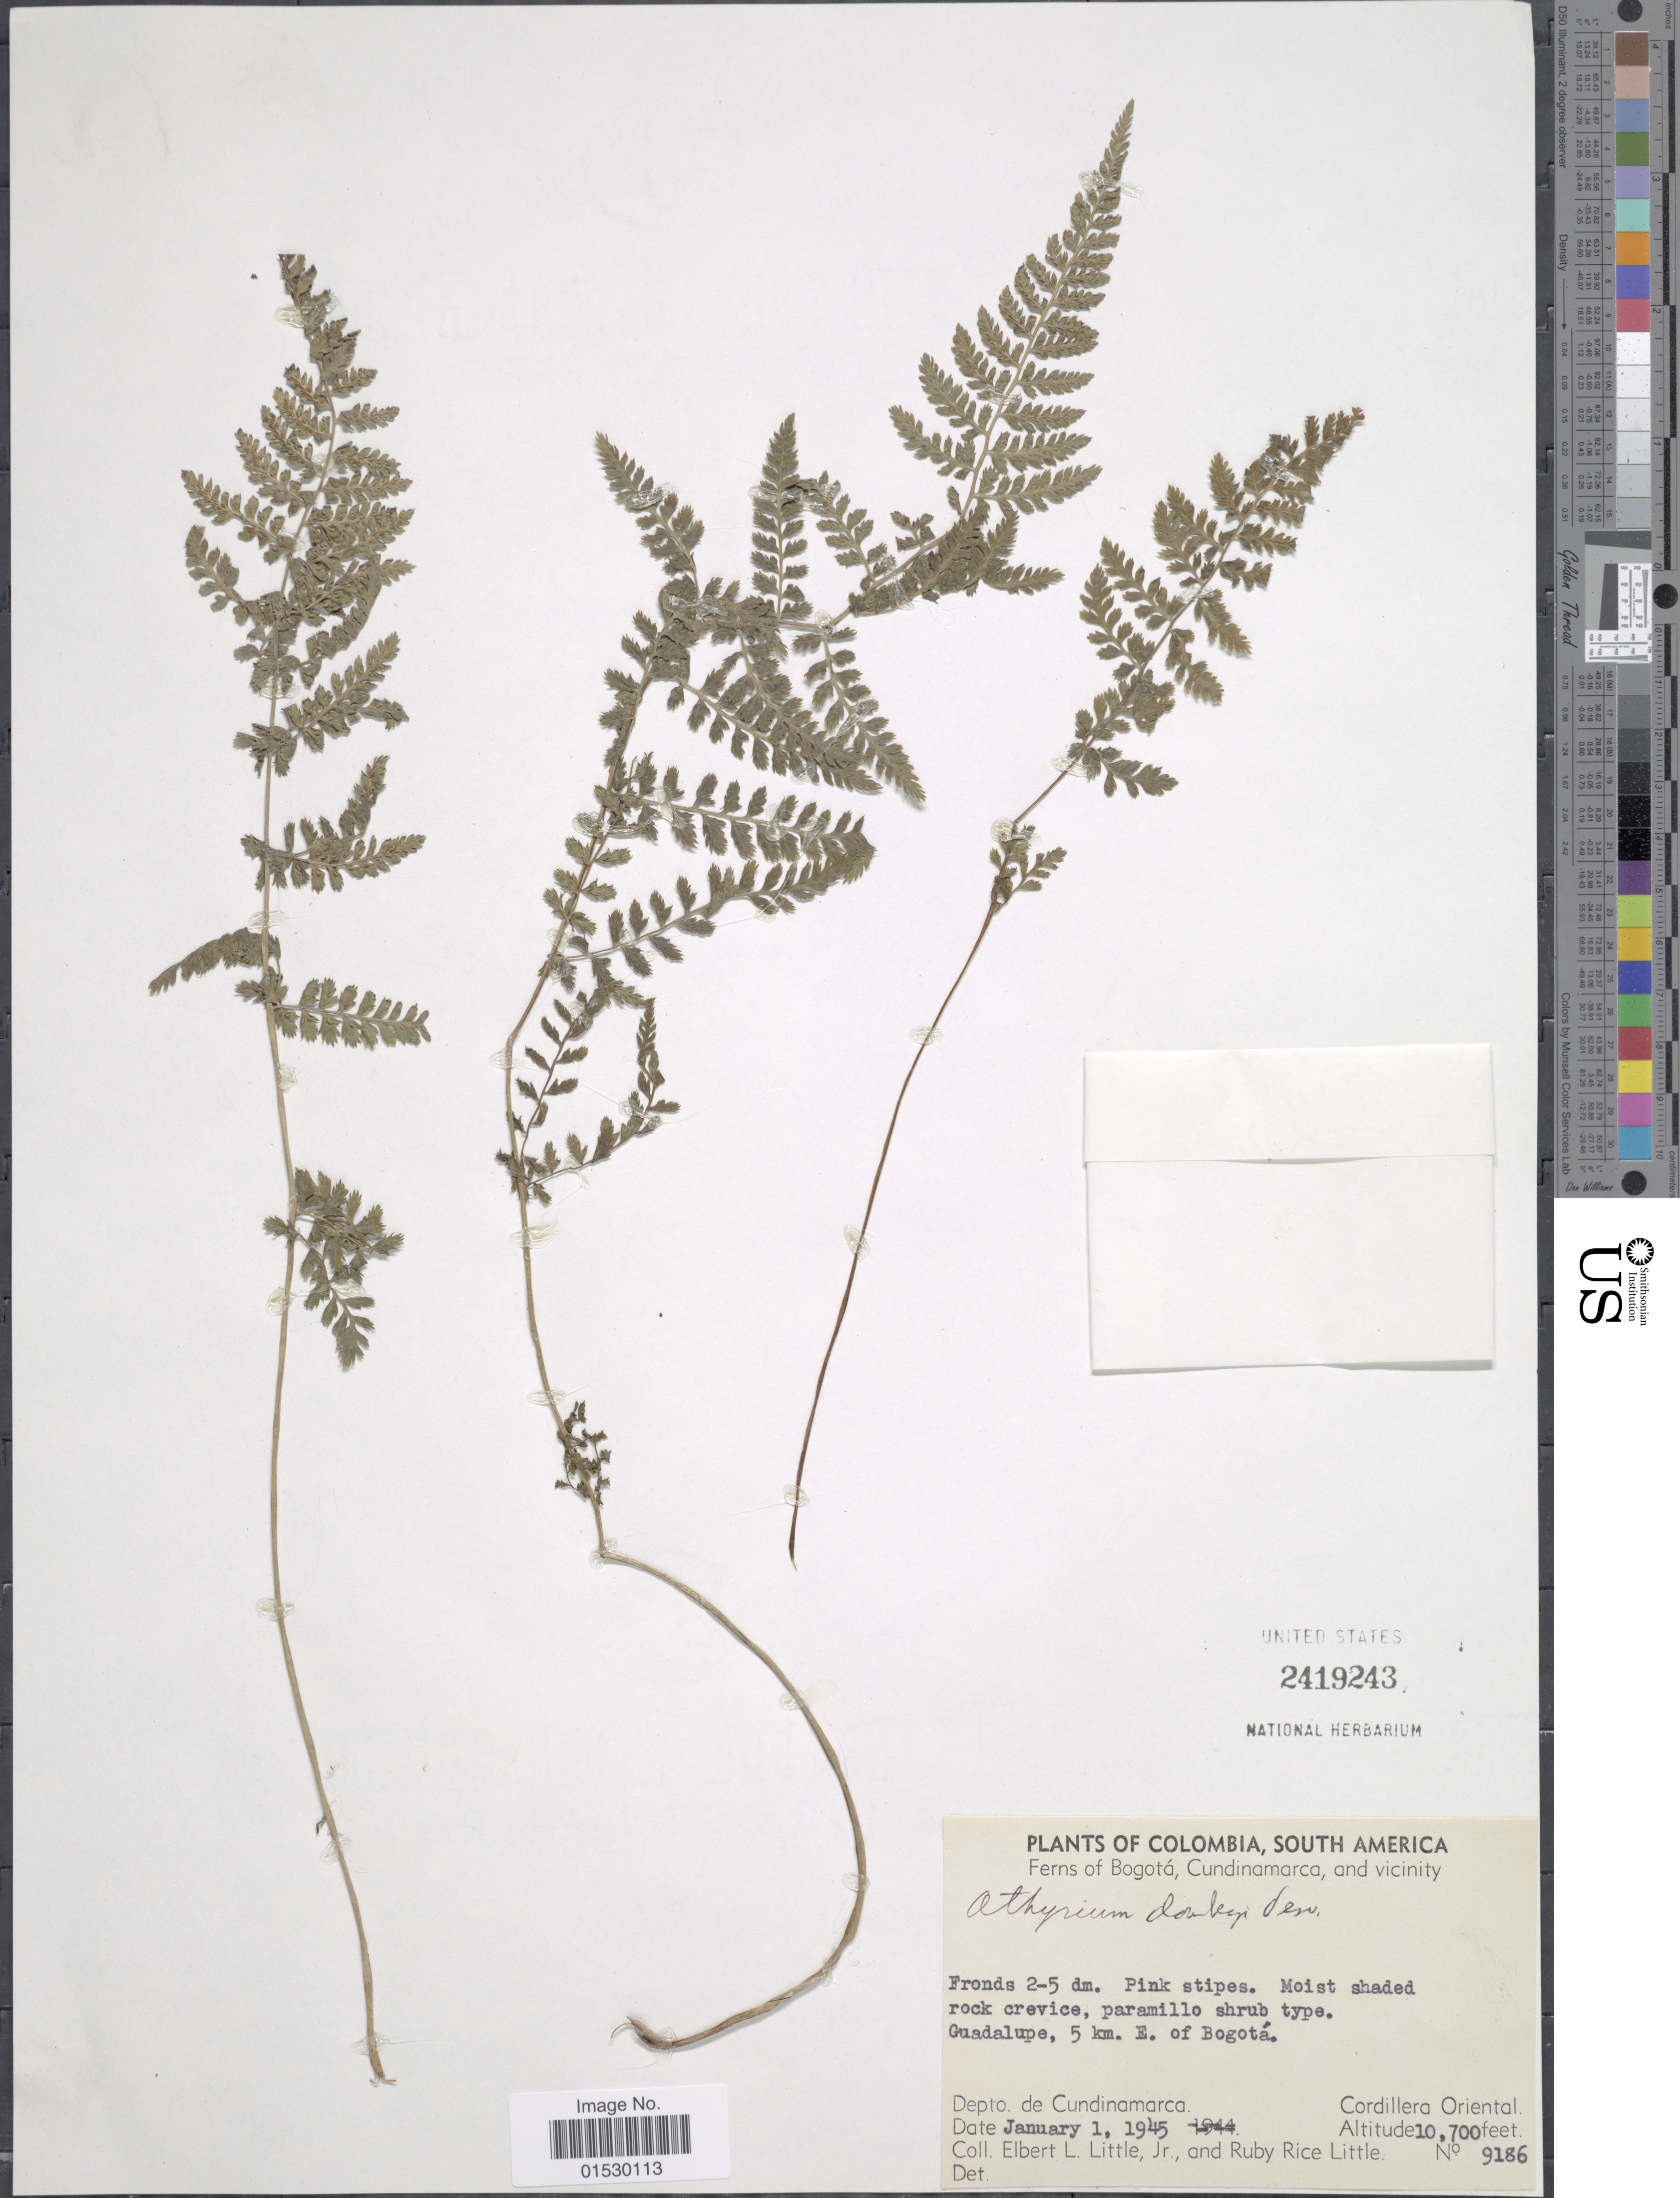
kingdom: Plantae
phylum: Tracheophyta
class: Polypodiopsida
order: Polypodiales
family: Athyriaceae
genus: Athyrium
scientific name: Athyrium dombei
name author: (Desv.) C. Chr.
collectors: E. L. Little & R. R. Little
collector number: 9186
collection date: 1945-01-01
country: Colombia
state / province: Cundinamarca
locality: Guadalupe, 5 km. E of Bogota, Cordillera Oriental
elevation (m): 3261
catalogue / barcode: US 2419243